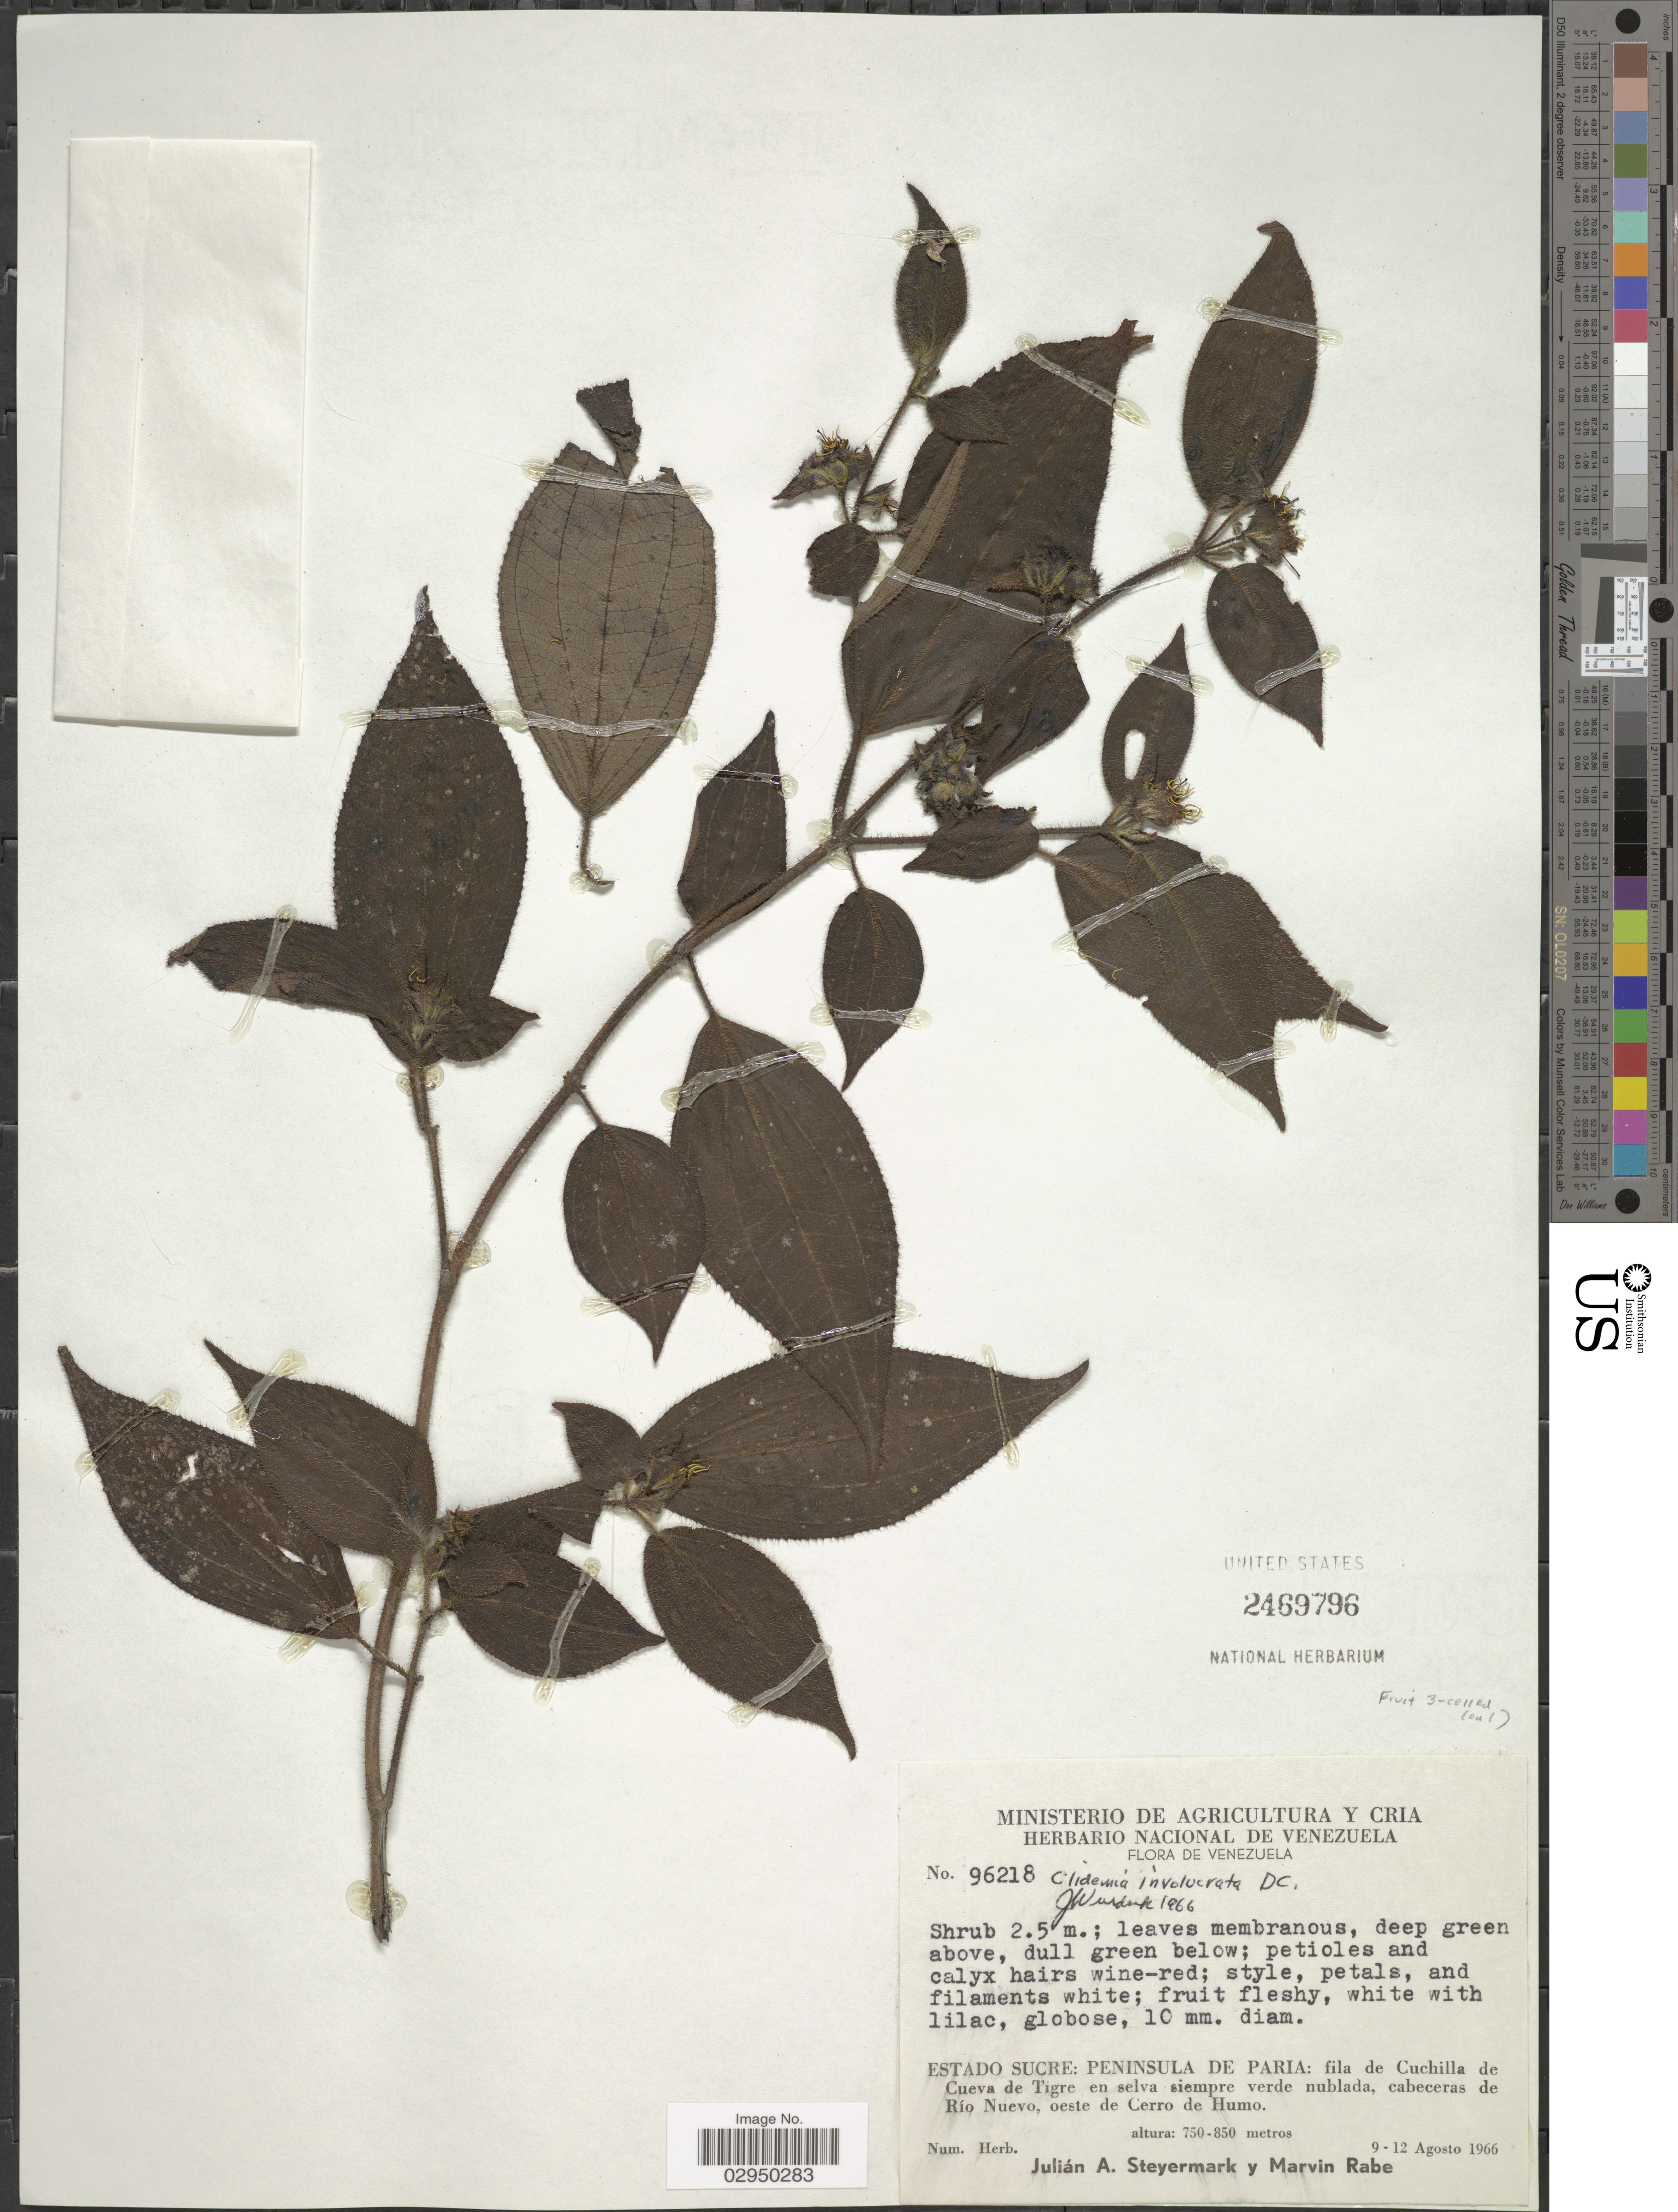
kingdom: Plantae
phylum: Tracheophyta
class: Magnoliopsida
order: Myrtales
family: Melastomataceae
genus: Clidemia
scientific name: Clidemia involucrata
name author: DC.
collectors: J. Steyermark & M. Rabe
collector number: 96218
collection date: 1966-08-09/1966-08-12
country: Venezuela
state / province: Sucre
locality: Peninsula de Paria: fila de Cuchilla de Cueva de Tigre en selva siempre verde nublada, cabeceras de Río Nuevo, oeste de Cerro de Humo.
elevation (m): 750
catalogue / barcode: US 2469796